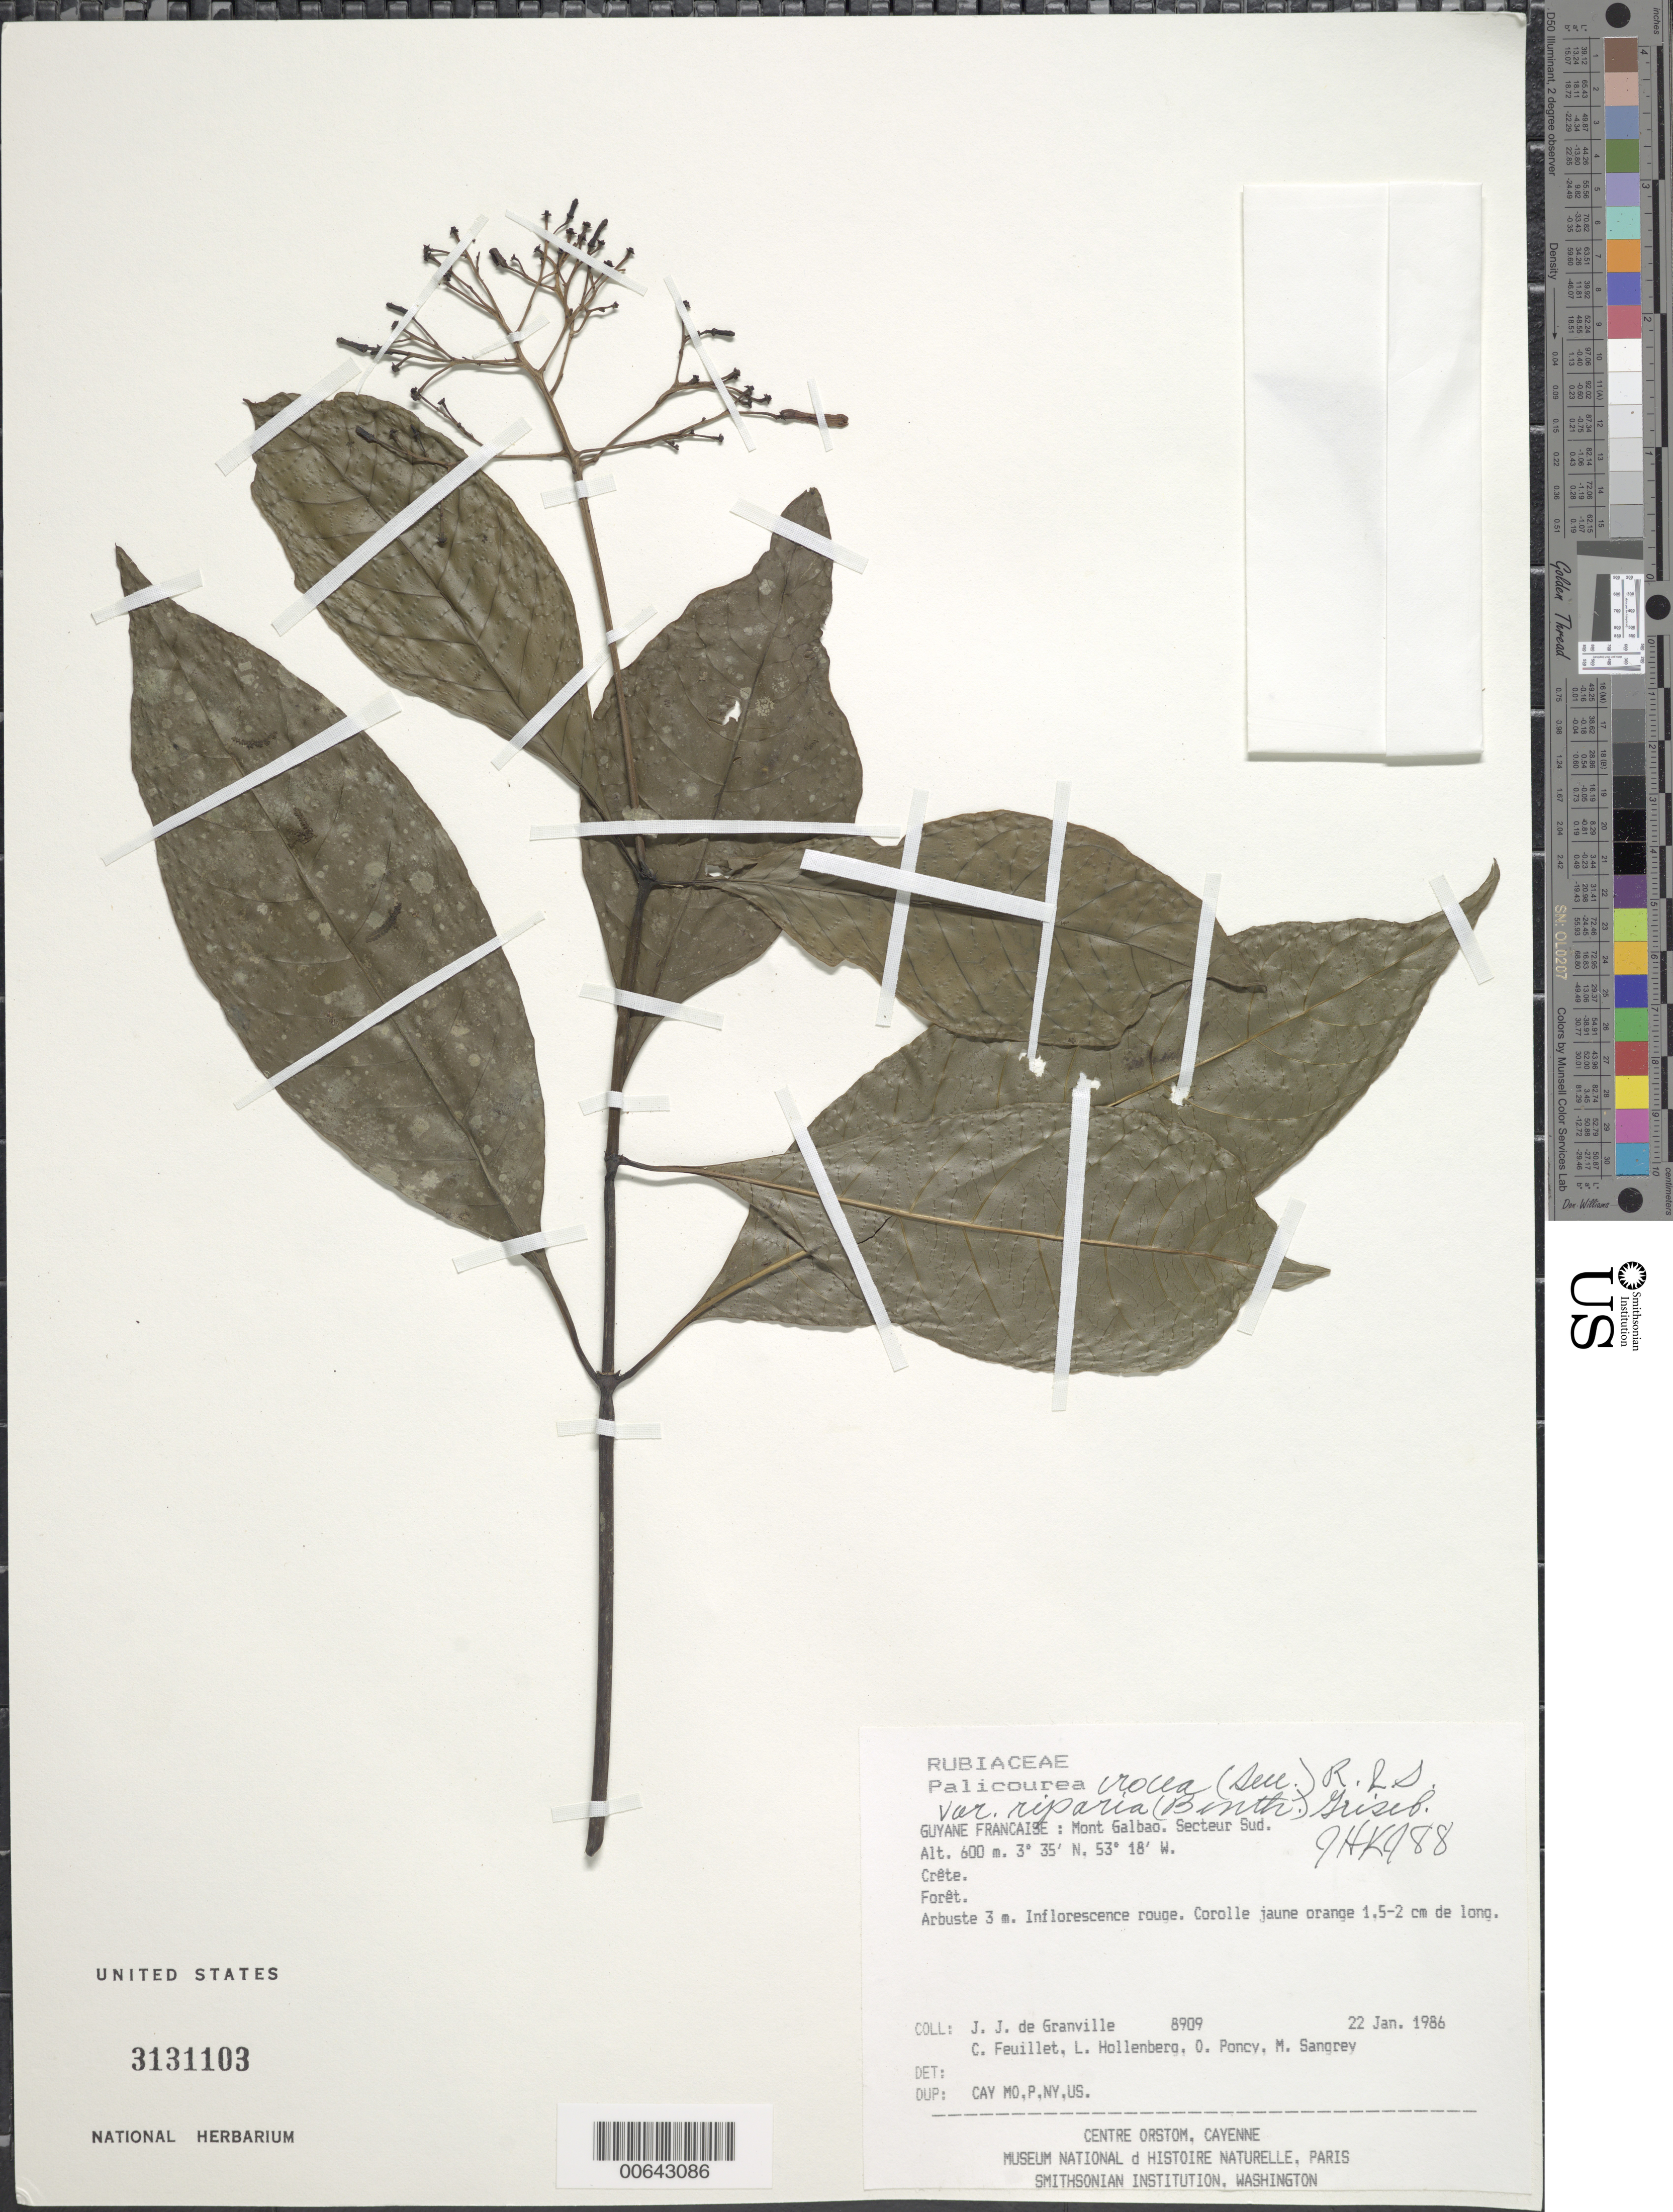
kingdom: Plantae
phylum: Tracheophyta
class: Magnoliopsida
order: Gentianales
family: Rubiaceae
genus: Palicourea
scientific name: Palicourea crocea var. riparia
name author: (Benth.) Griseb.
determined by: Kirkbride, J. H.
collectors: J.-J. de Granville, C. Feuillet, L. Hollenberg, O. Poncy & M. S. Sangrey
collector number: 8909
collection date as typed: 22-Jan-86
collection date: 1986-01-22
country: French Guiana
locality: Mont Galbao. Secteur Sud. Crête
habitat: Forêt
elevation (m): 600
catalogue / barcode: US 3131103